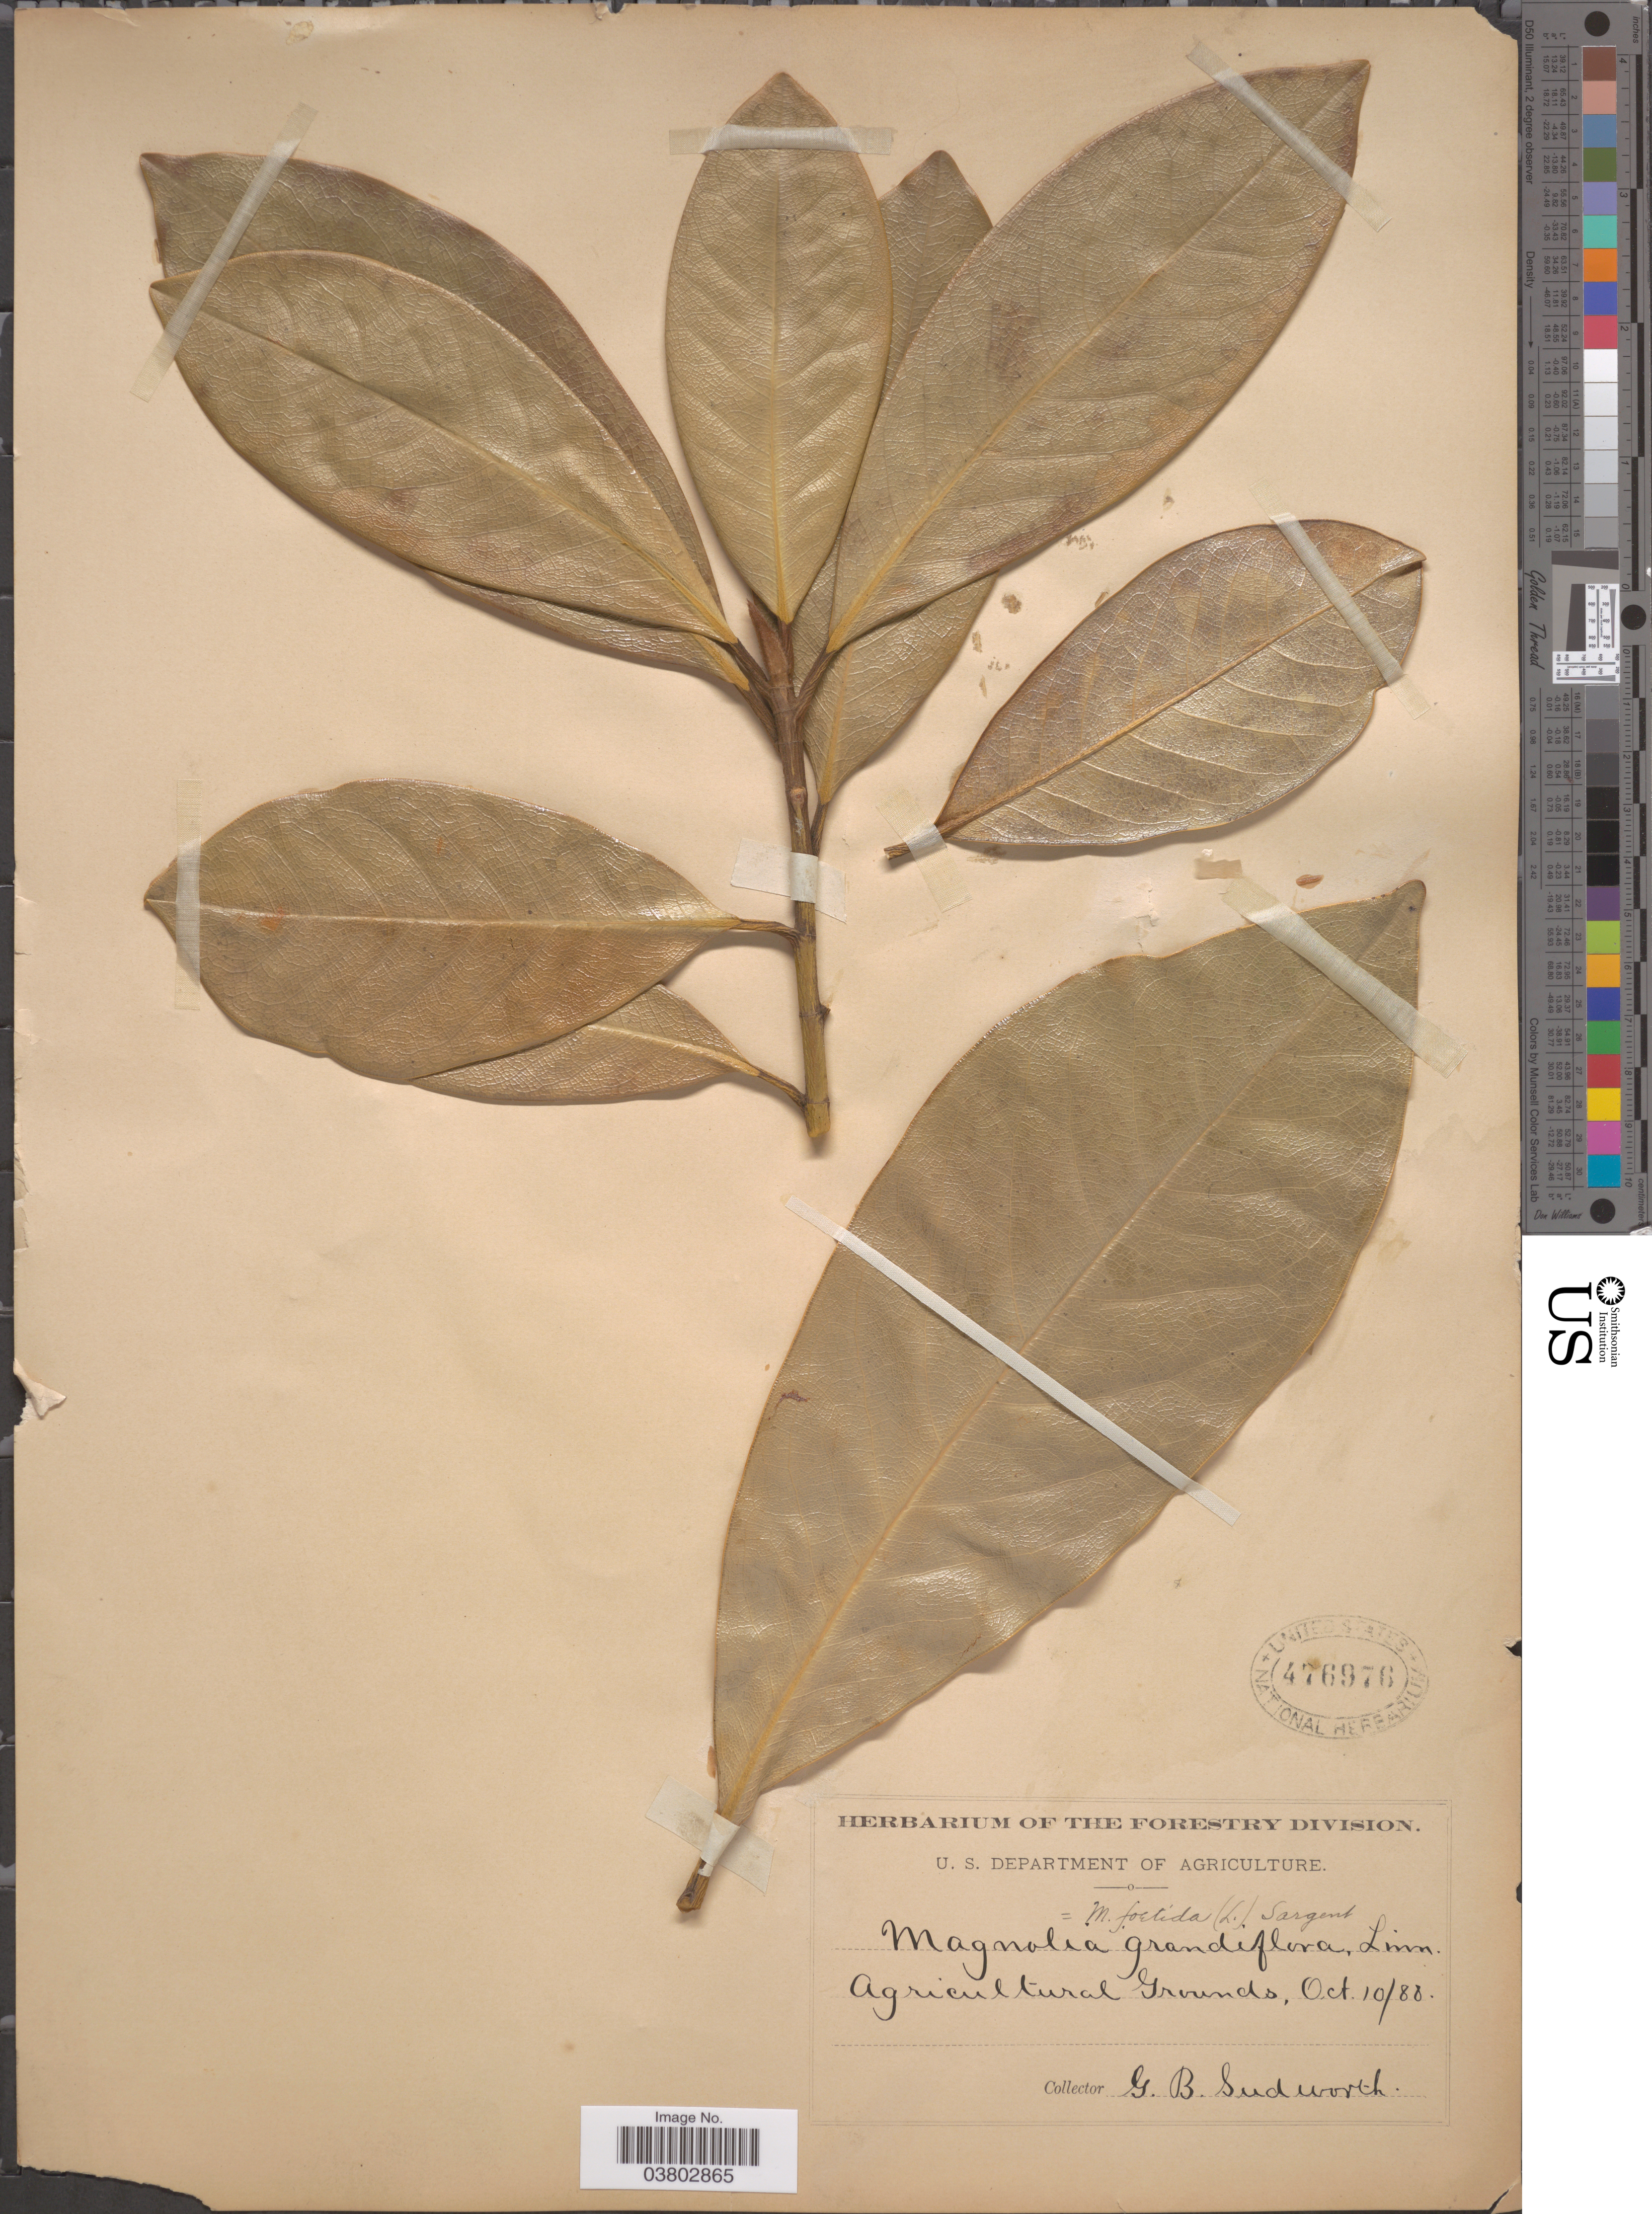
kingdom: Plantae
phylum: Tracheophyta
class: Magnoliopsida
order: Magnoliales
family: Magnoliaceae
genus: Magnolia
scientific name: Magnolia grandiflora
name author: L.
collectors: G. B. Sudworth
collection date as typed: Transcribed d/m/y: 10/10/88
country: United States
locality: Agricultural Grounds.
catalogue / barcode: US 476976